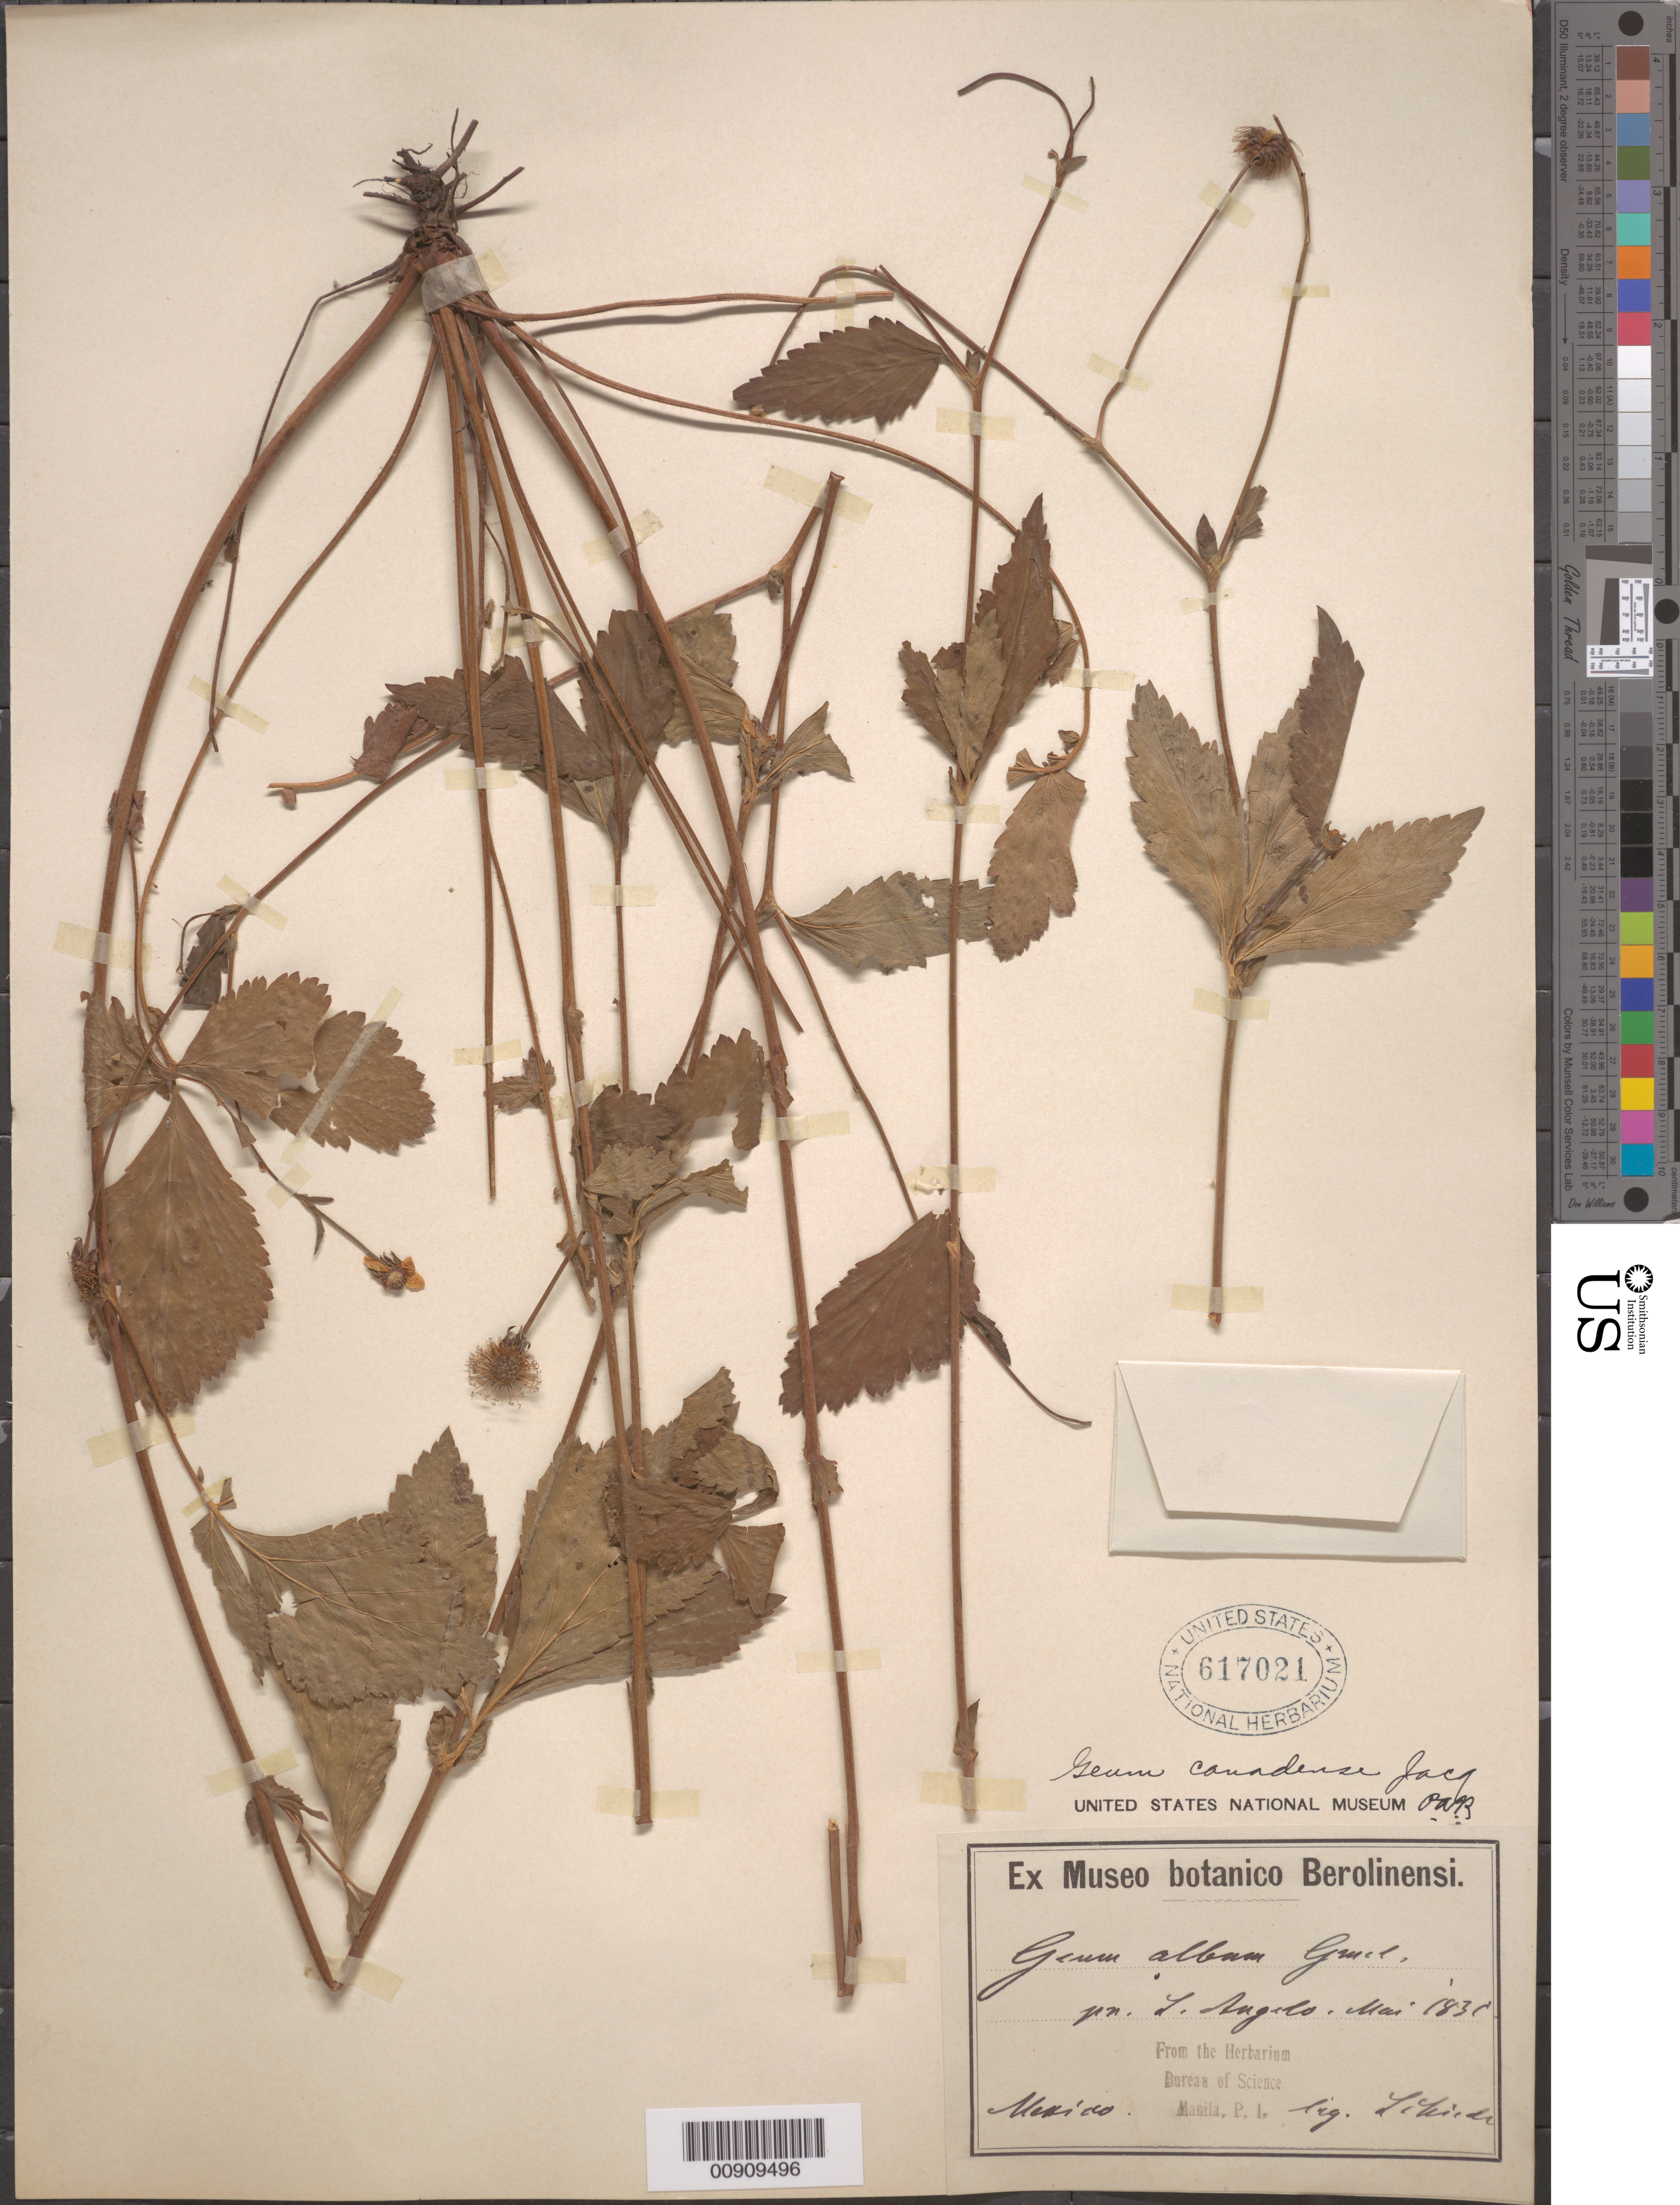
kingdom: Plantae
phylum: Tracheophyta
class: Magnoliopsida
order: Rosales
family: Rosaceae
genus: Geum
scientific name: Geum canadense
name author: Jacq.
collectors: Schiede, --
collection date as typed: May 1831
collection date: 1831-05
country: Mexico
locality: S. Angelo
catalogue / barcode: US 617021